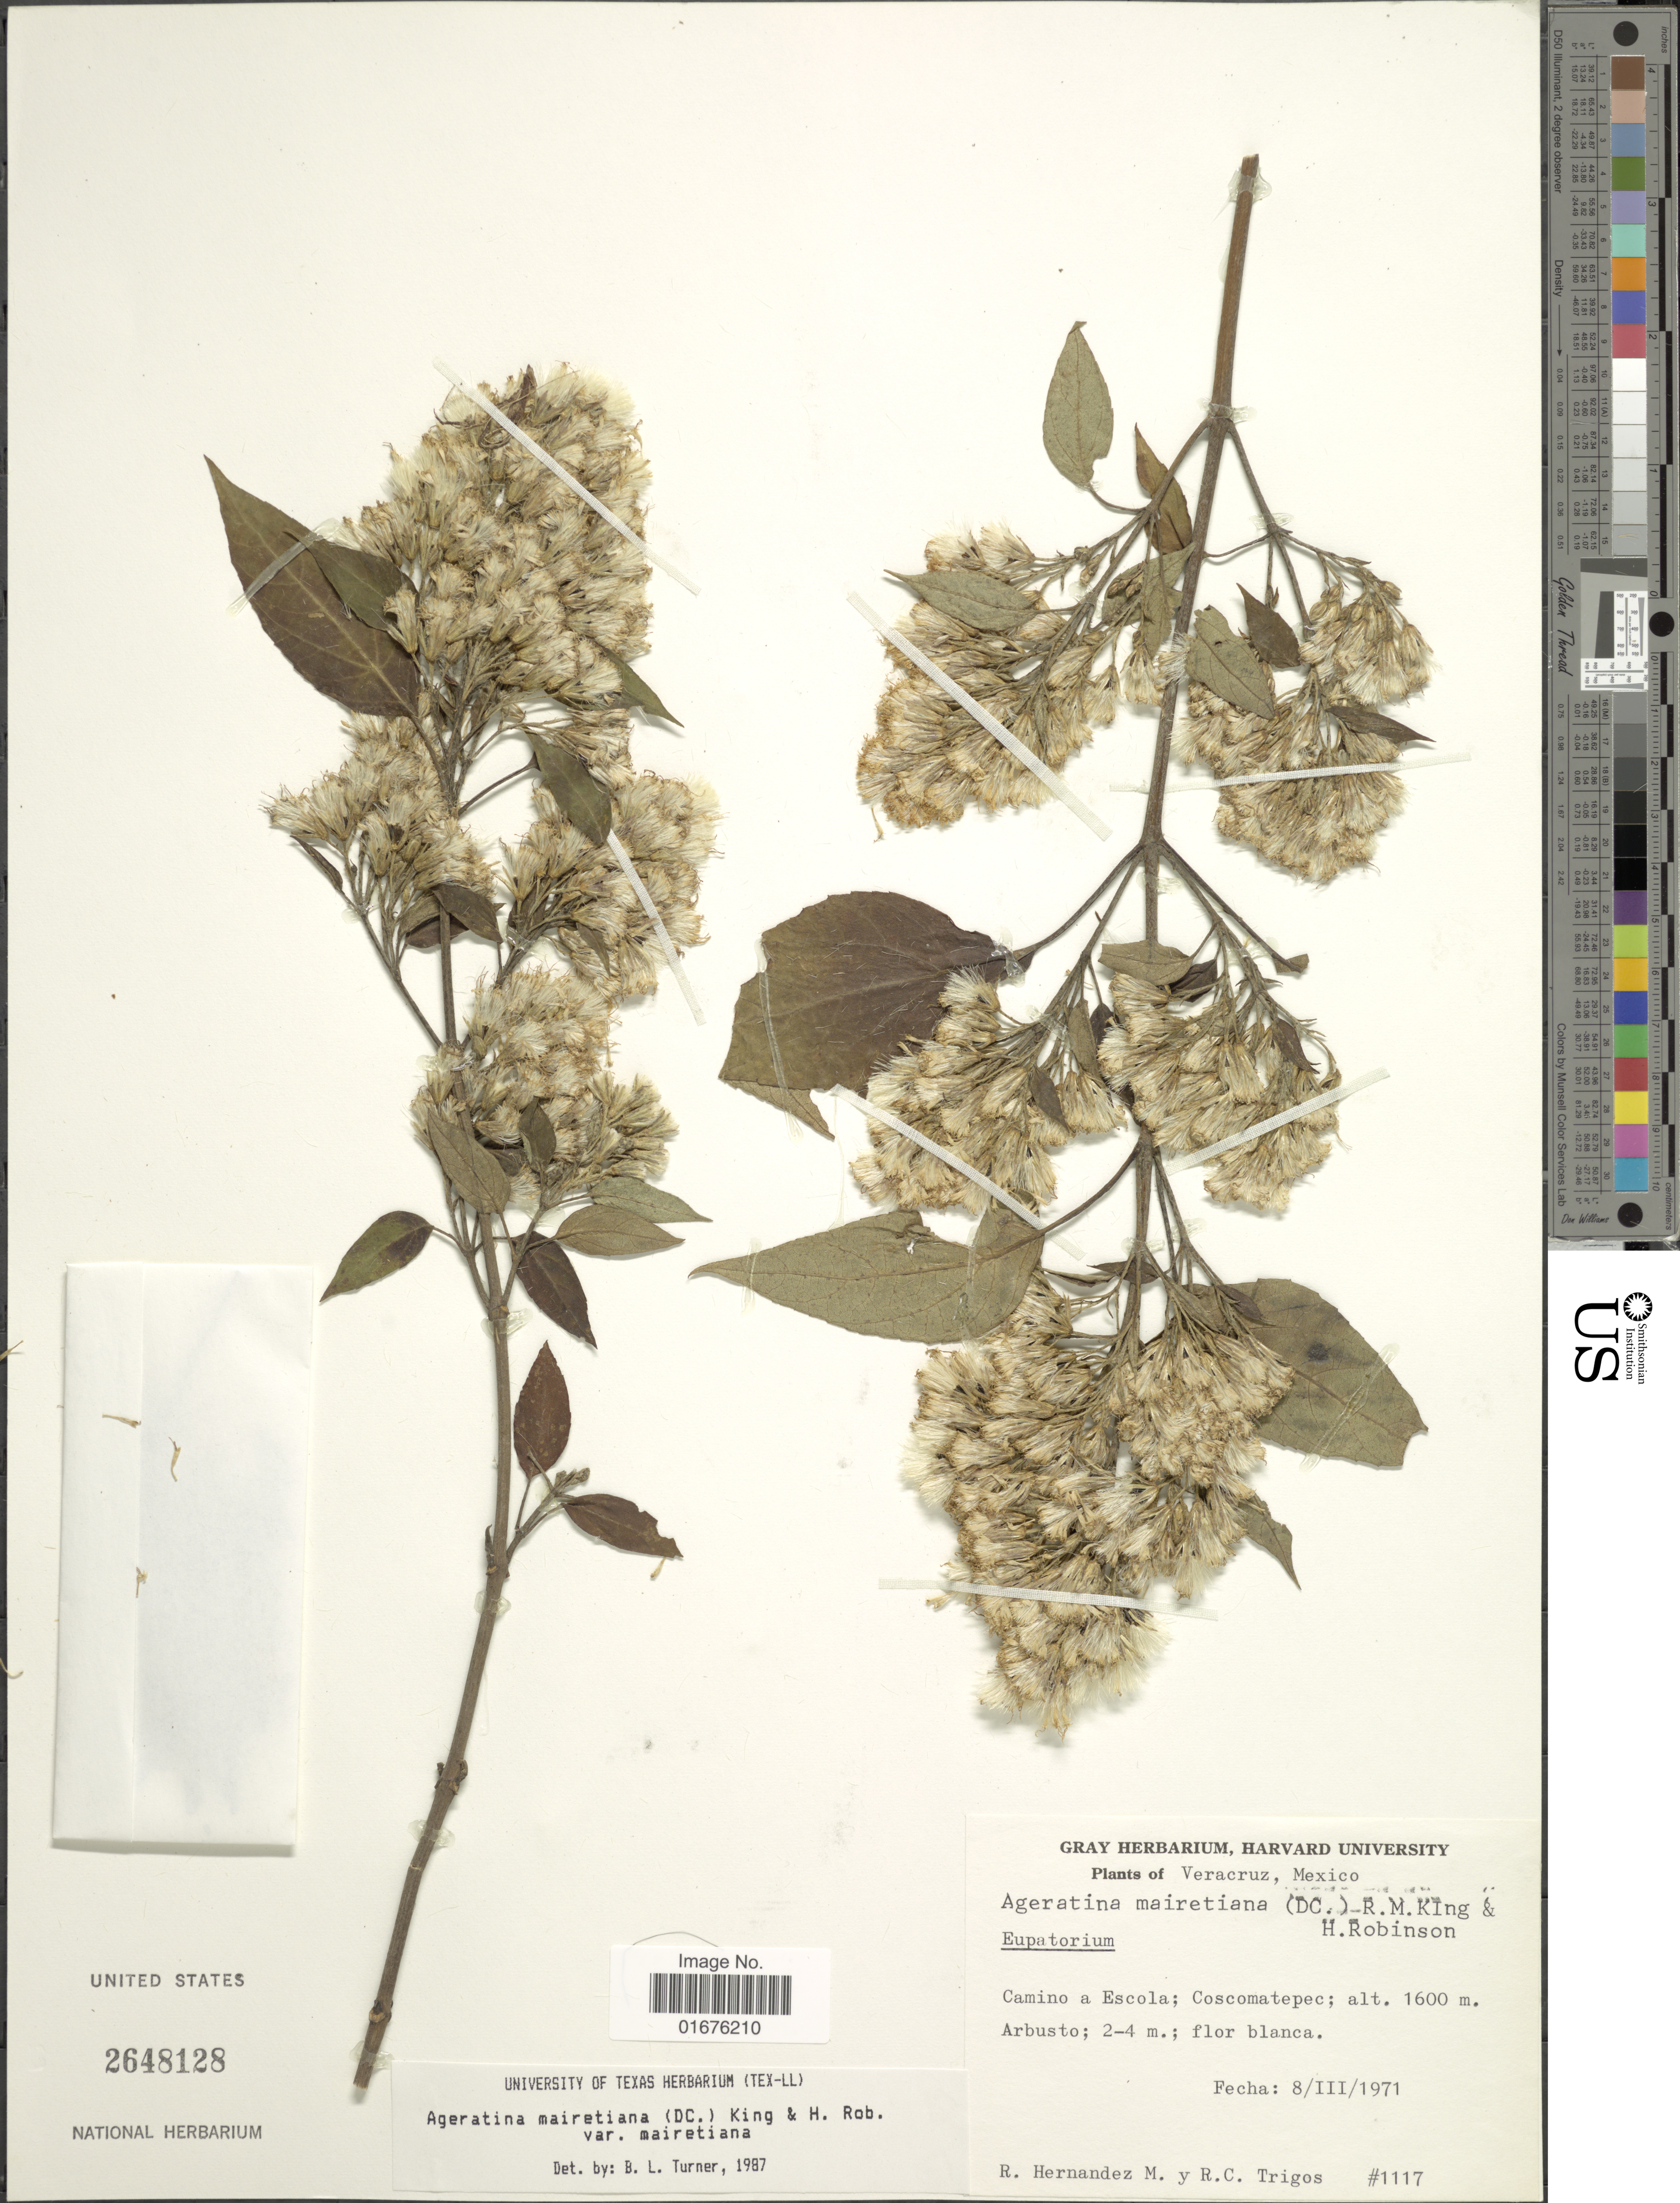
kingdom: Plantae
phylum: Tracheophyta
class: Magnoliopsida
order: Asterales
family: Asteraceae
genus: Ageratina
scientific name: Ageratina mairetiana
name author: (DC.) R.M. King & H. Rob.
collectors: R. Hernández M. & R. Trigos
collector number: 1117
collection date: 1971-03-08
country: Mexico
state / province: Veracruz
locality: Veracruz, Camino a Escola; Coscomatepec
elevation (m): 1600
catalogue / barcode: US 2648128